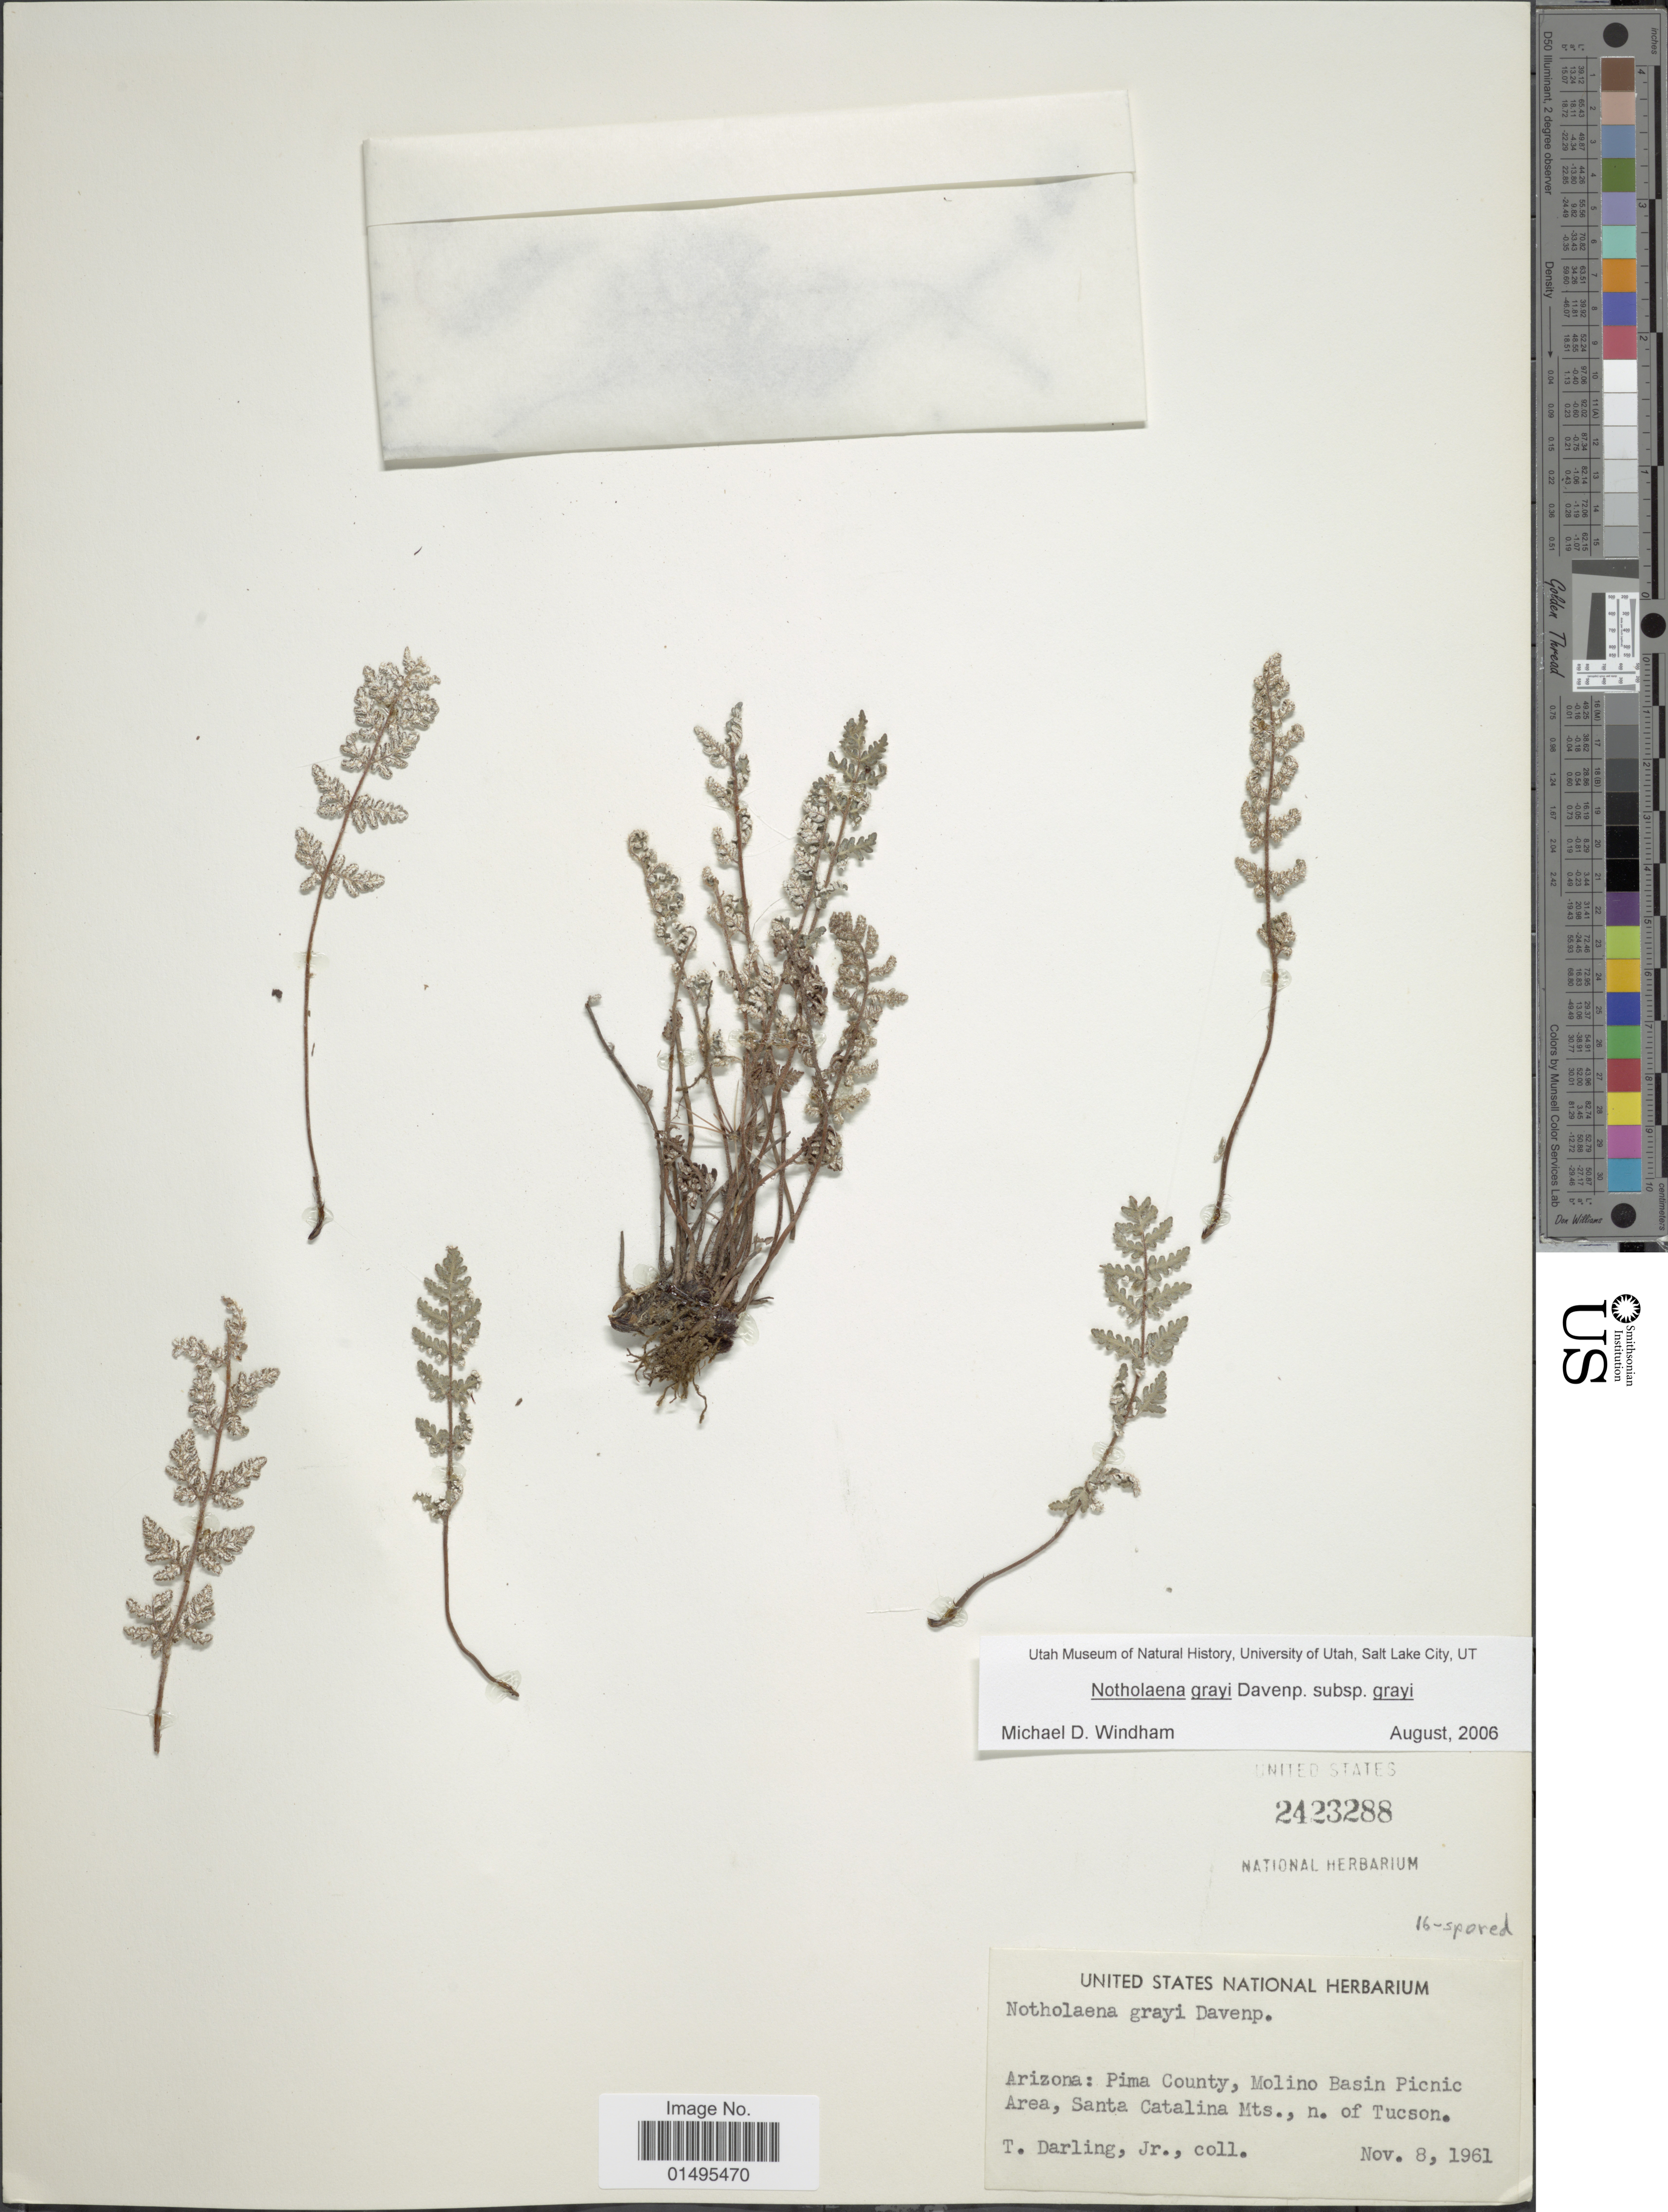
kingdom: Plantae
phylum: Tracheophyta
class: Polypodiopsida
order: Polypodiales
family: Pteridaceae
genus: Notholaena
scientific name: Notholaena grayi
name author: Davenp.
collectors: T. Darling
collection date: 1961-11-08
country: United States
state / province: Arizona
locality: Pima County, Molino Basin Picnic Area, Santa Catalina Mts., n. of Tucson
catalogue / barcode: US 2423288